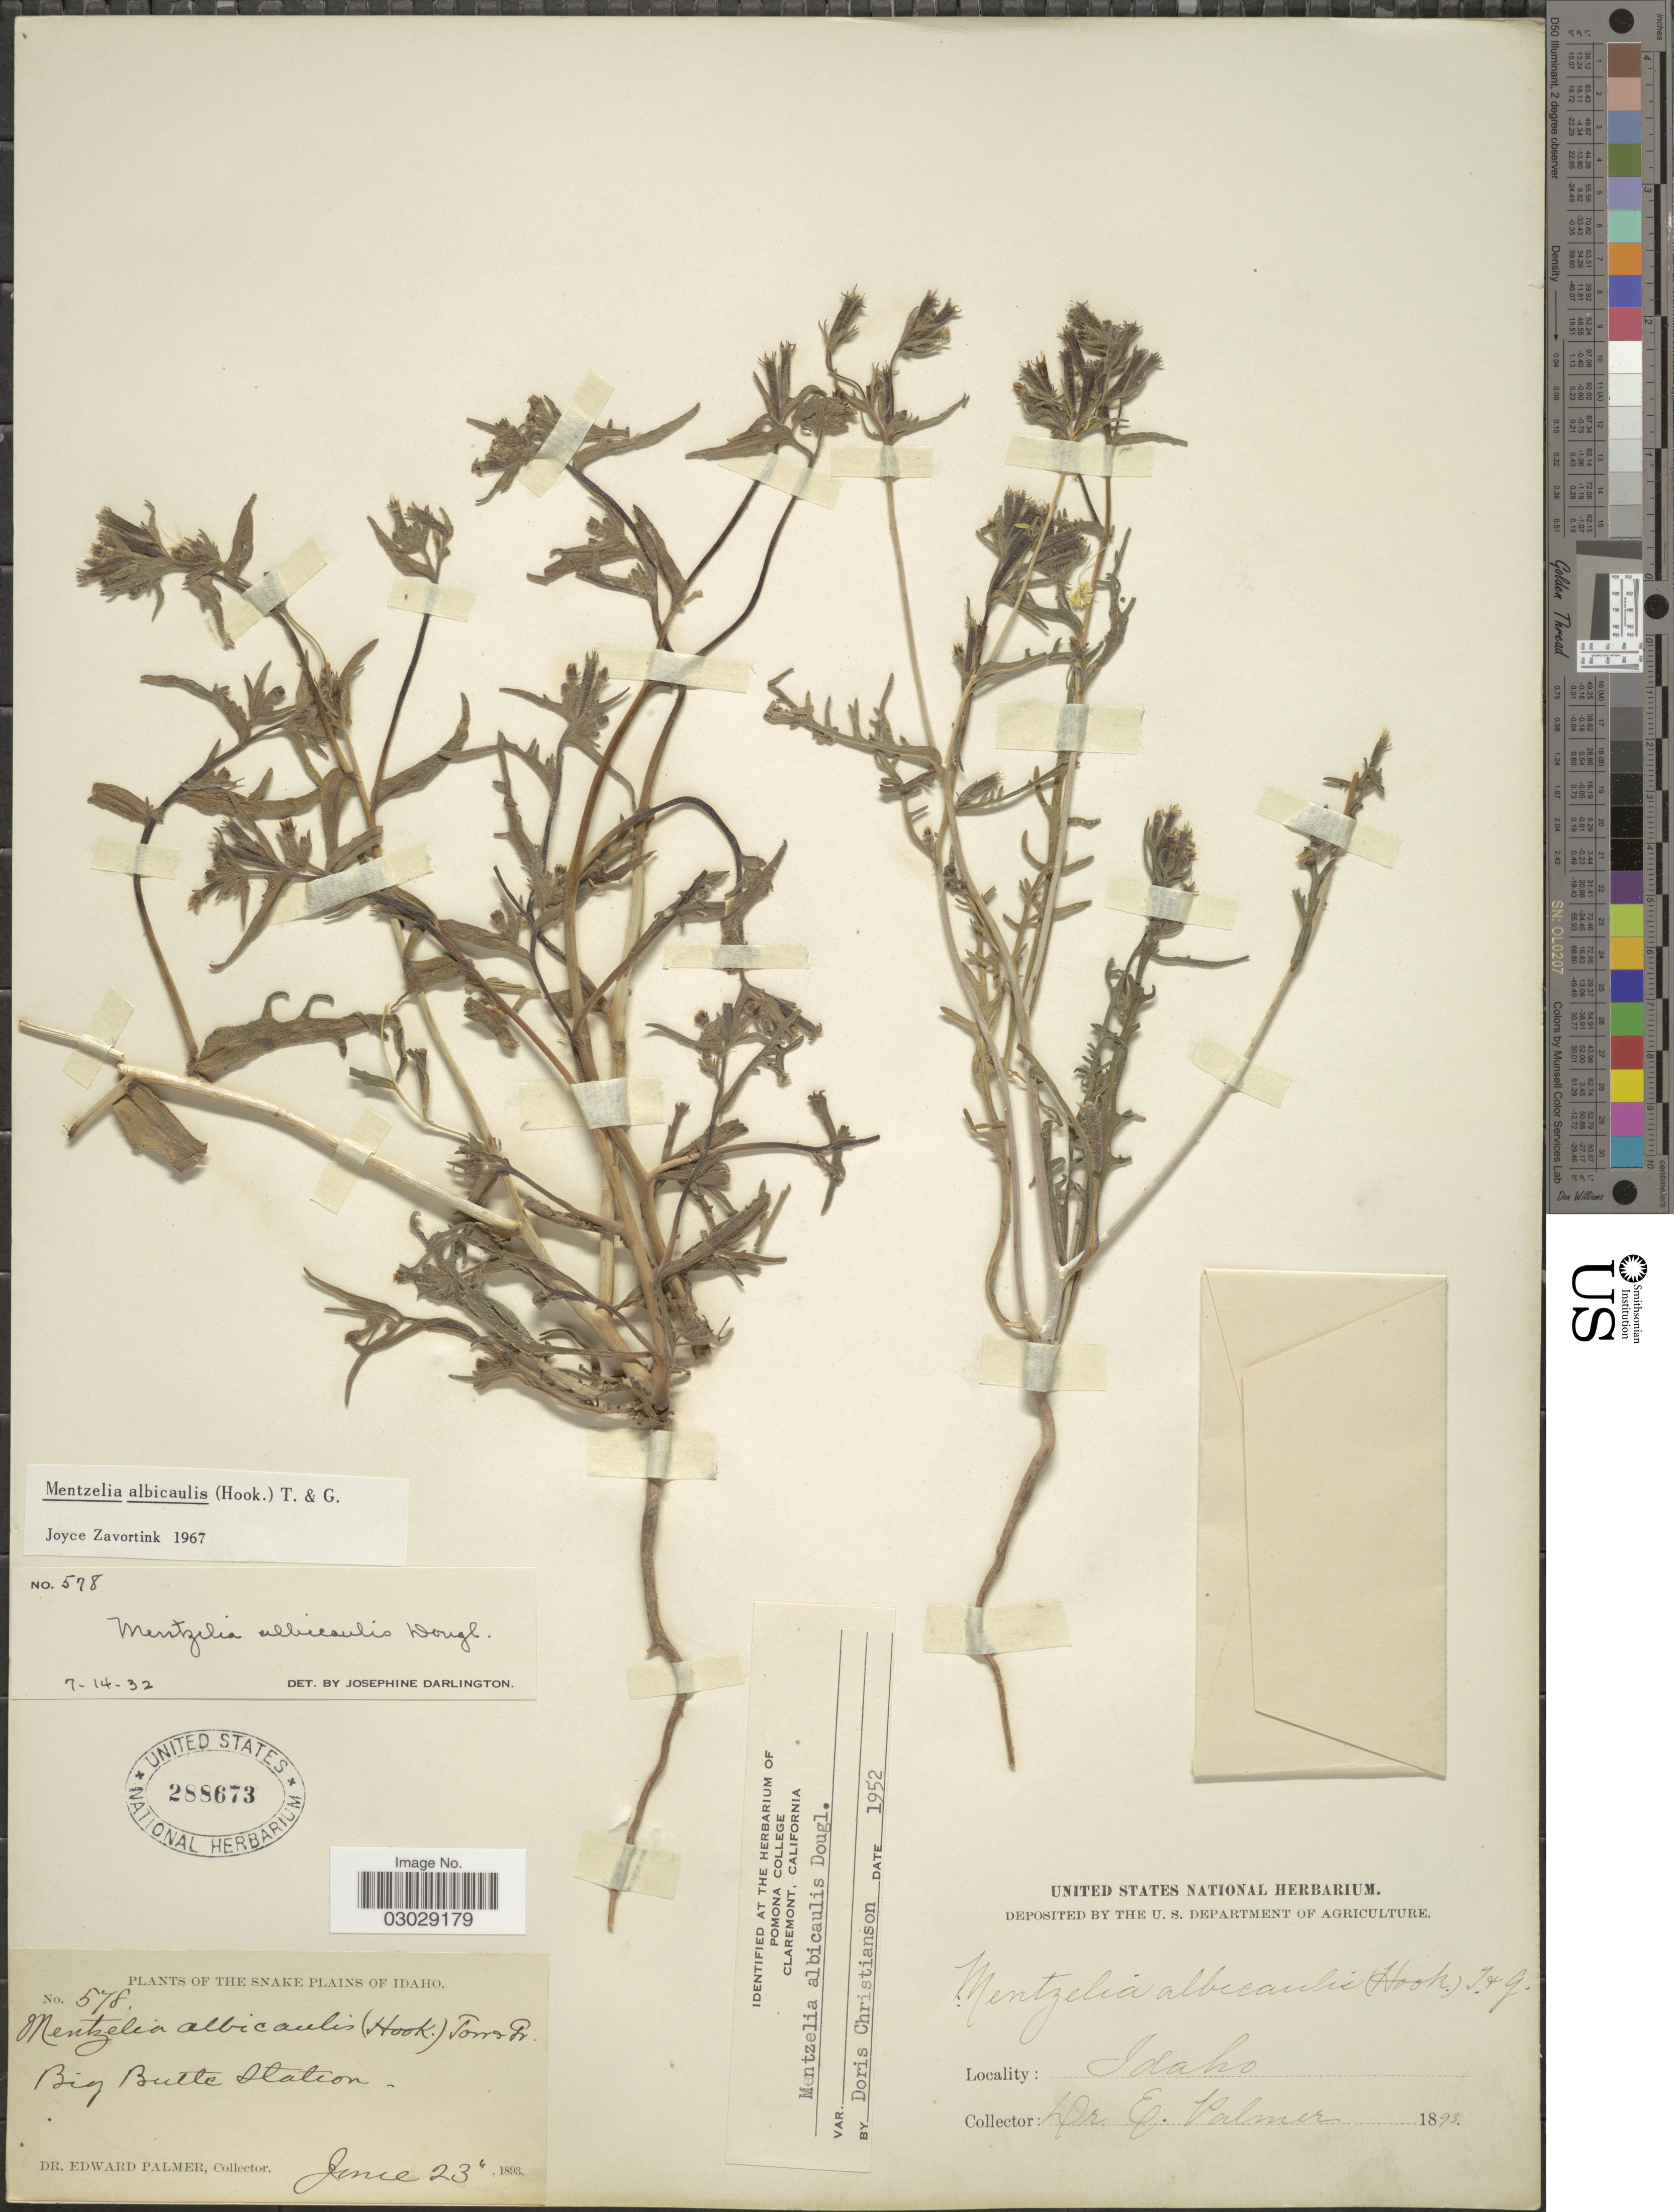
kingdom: Plantae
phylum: Tracheophyta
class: Magnoliopsida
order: Cornales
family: Loasaceae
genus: Mentzelia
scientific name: Mentzelia albicaulis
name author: (Douglas ex Hook.) Douglas ex Torr. & A. Gray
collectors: E. Palmer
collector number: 578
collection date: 1893-06-23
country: United States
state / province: Idaho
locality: The Snake Plains of Idaho. Big Butte Station.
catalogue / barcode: US 288673